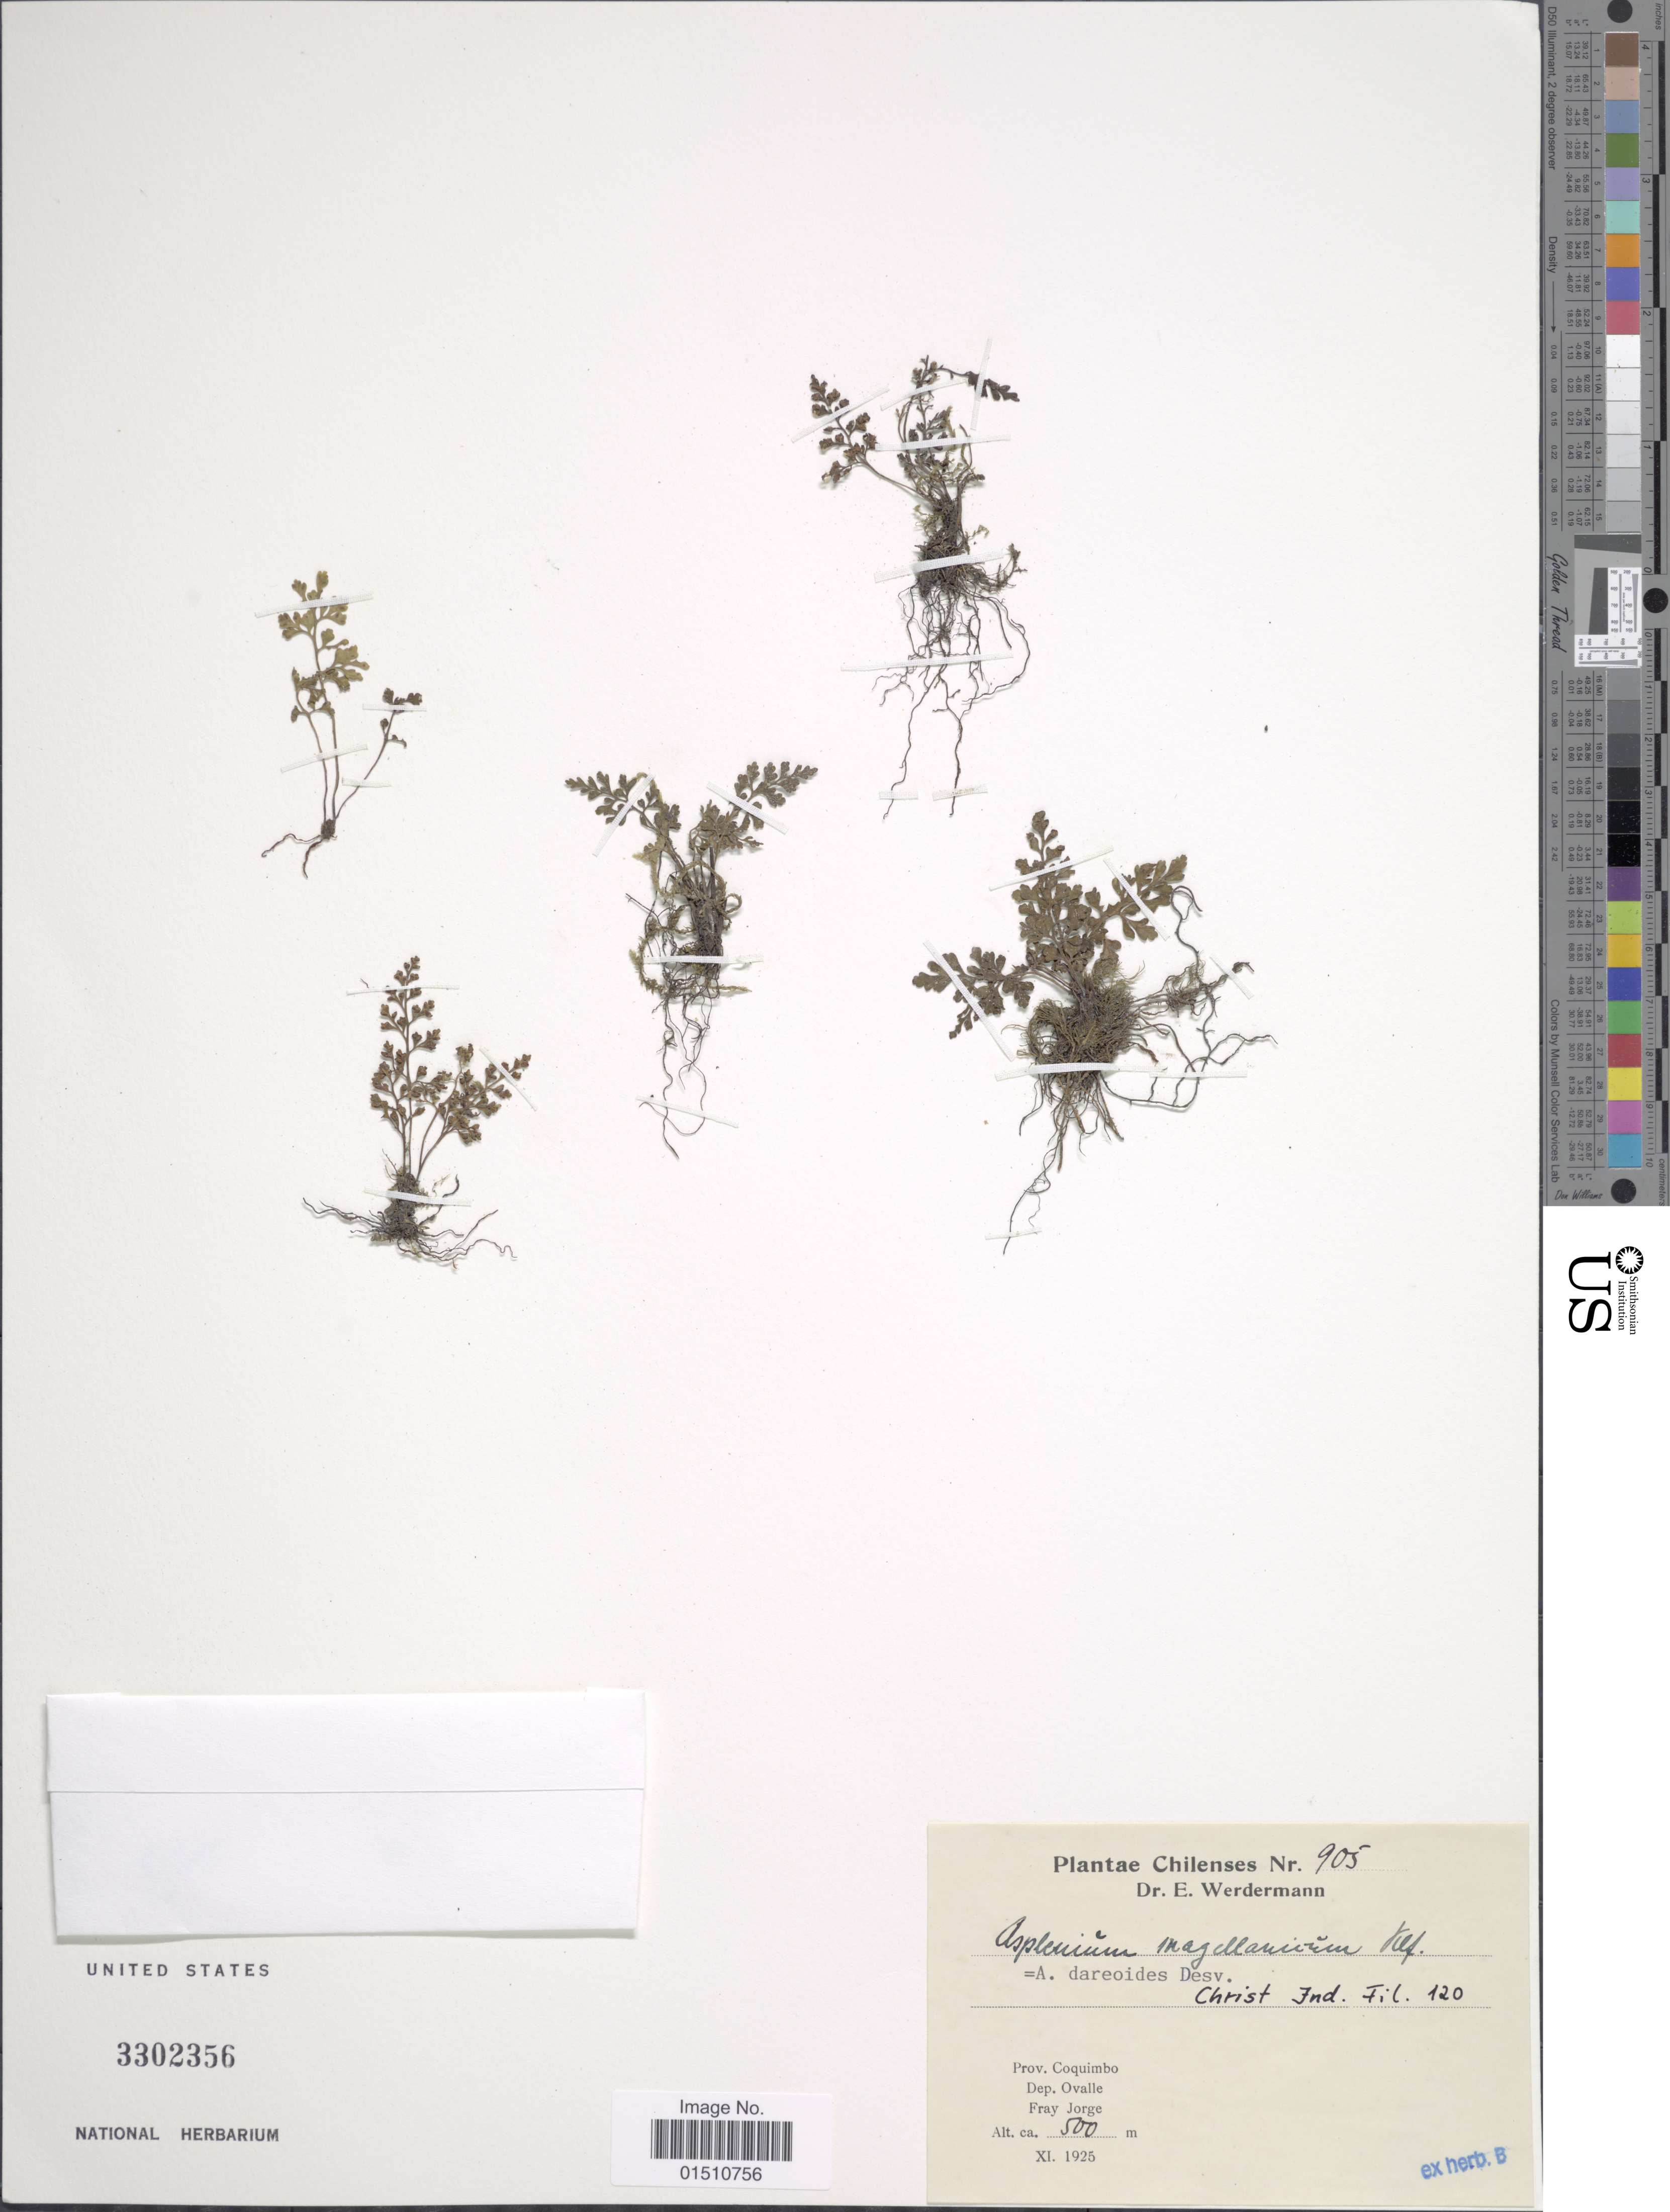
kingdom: Plantae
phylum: Tracheophyta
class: Polypodiopsida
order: Polypodiales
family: Aspleniaceae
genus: Asplenium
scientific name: Asplenium dareoides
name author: Desv.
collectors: E. Wedermann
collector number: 905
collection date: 1925-11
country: Chile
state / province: Coquimbo (IV)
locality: Chilenses, Prov. Coquimbo, Dep. Ovalle Fray Jorge.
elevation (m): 500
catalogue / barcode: US 3302356